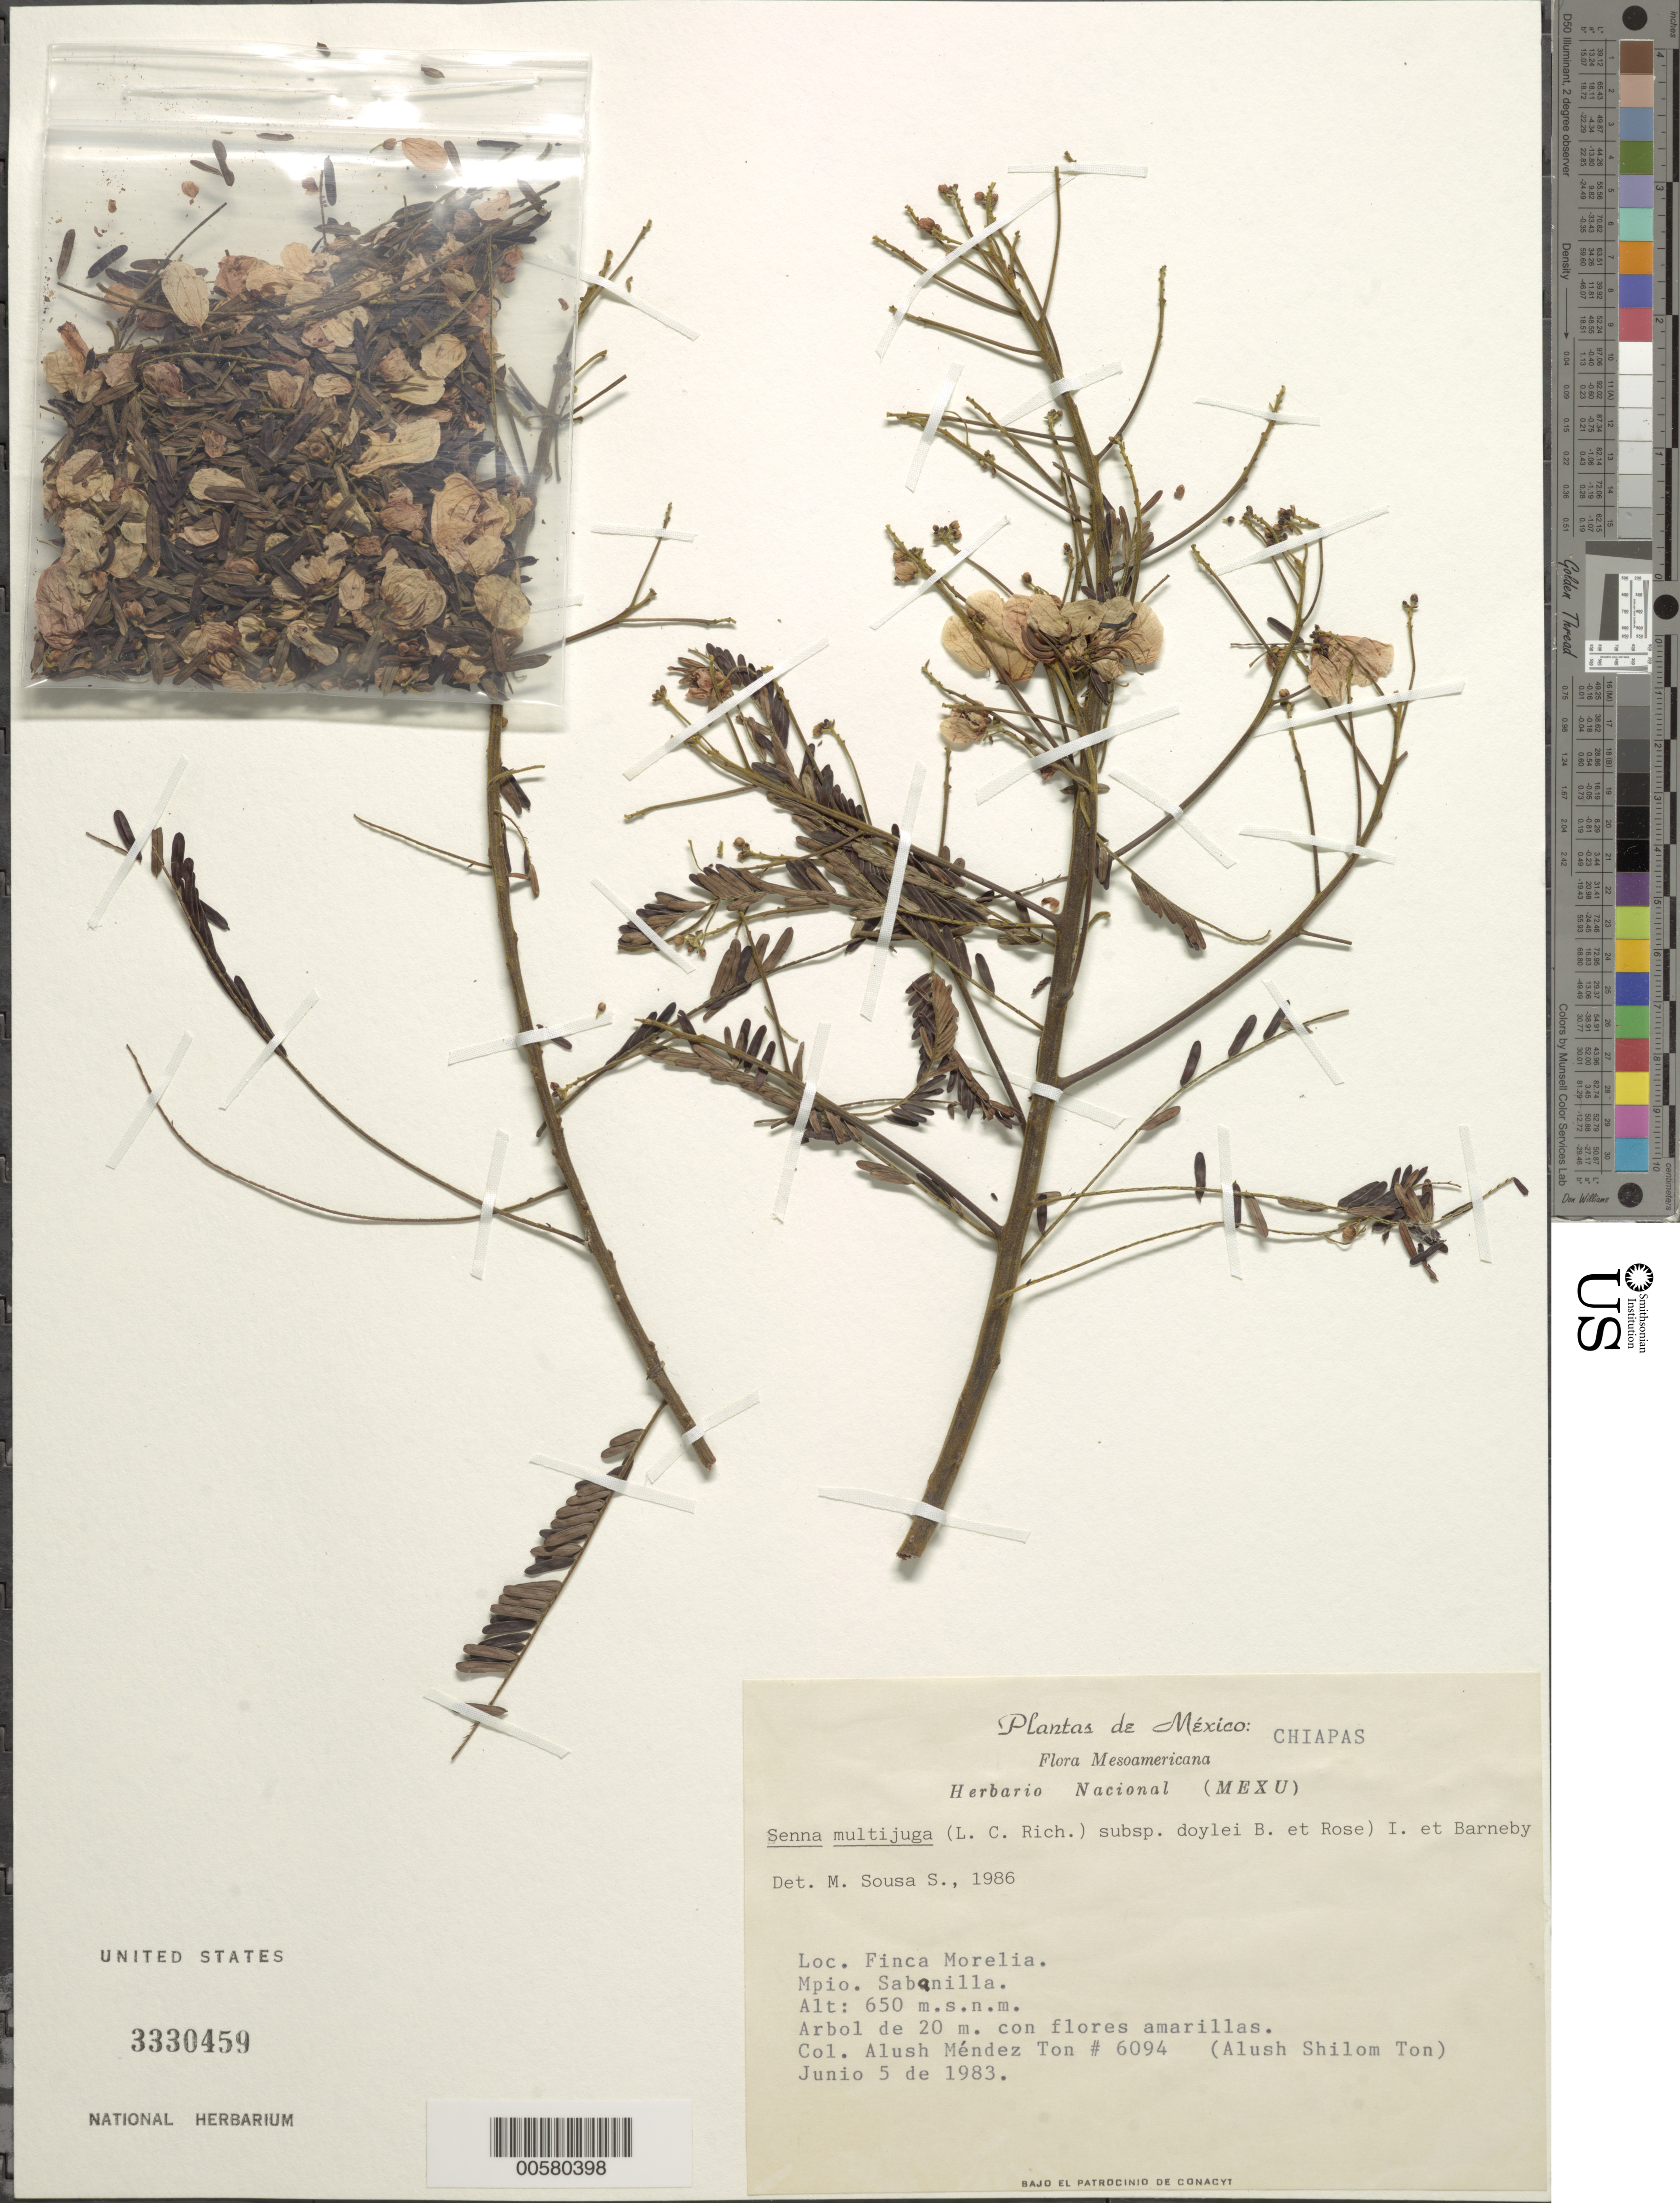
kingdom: Plantae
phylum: Tracheophyta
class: Magnoliopsida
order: Fabales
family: Fabaceae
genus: Senna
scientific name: Senna multijuga var. doylei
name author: (Britton & Rose) H.S. Irwin & Barneby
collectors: A. S. Ton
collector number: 6094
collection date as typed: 05 Jun 1983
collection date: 1983-06-05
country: Mexico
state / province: Chiapas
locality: Finca Morelia, Sabanilla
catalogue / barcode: US 3330459